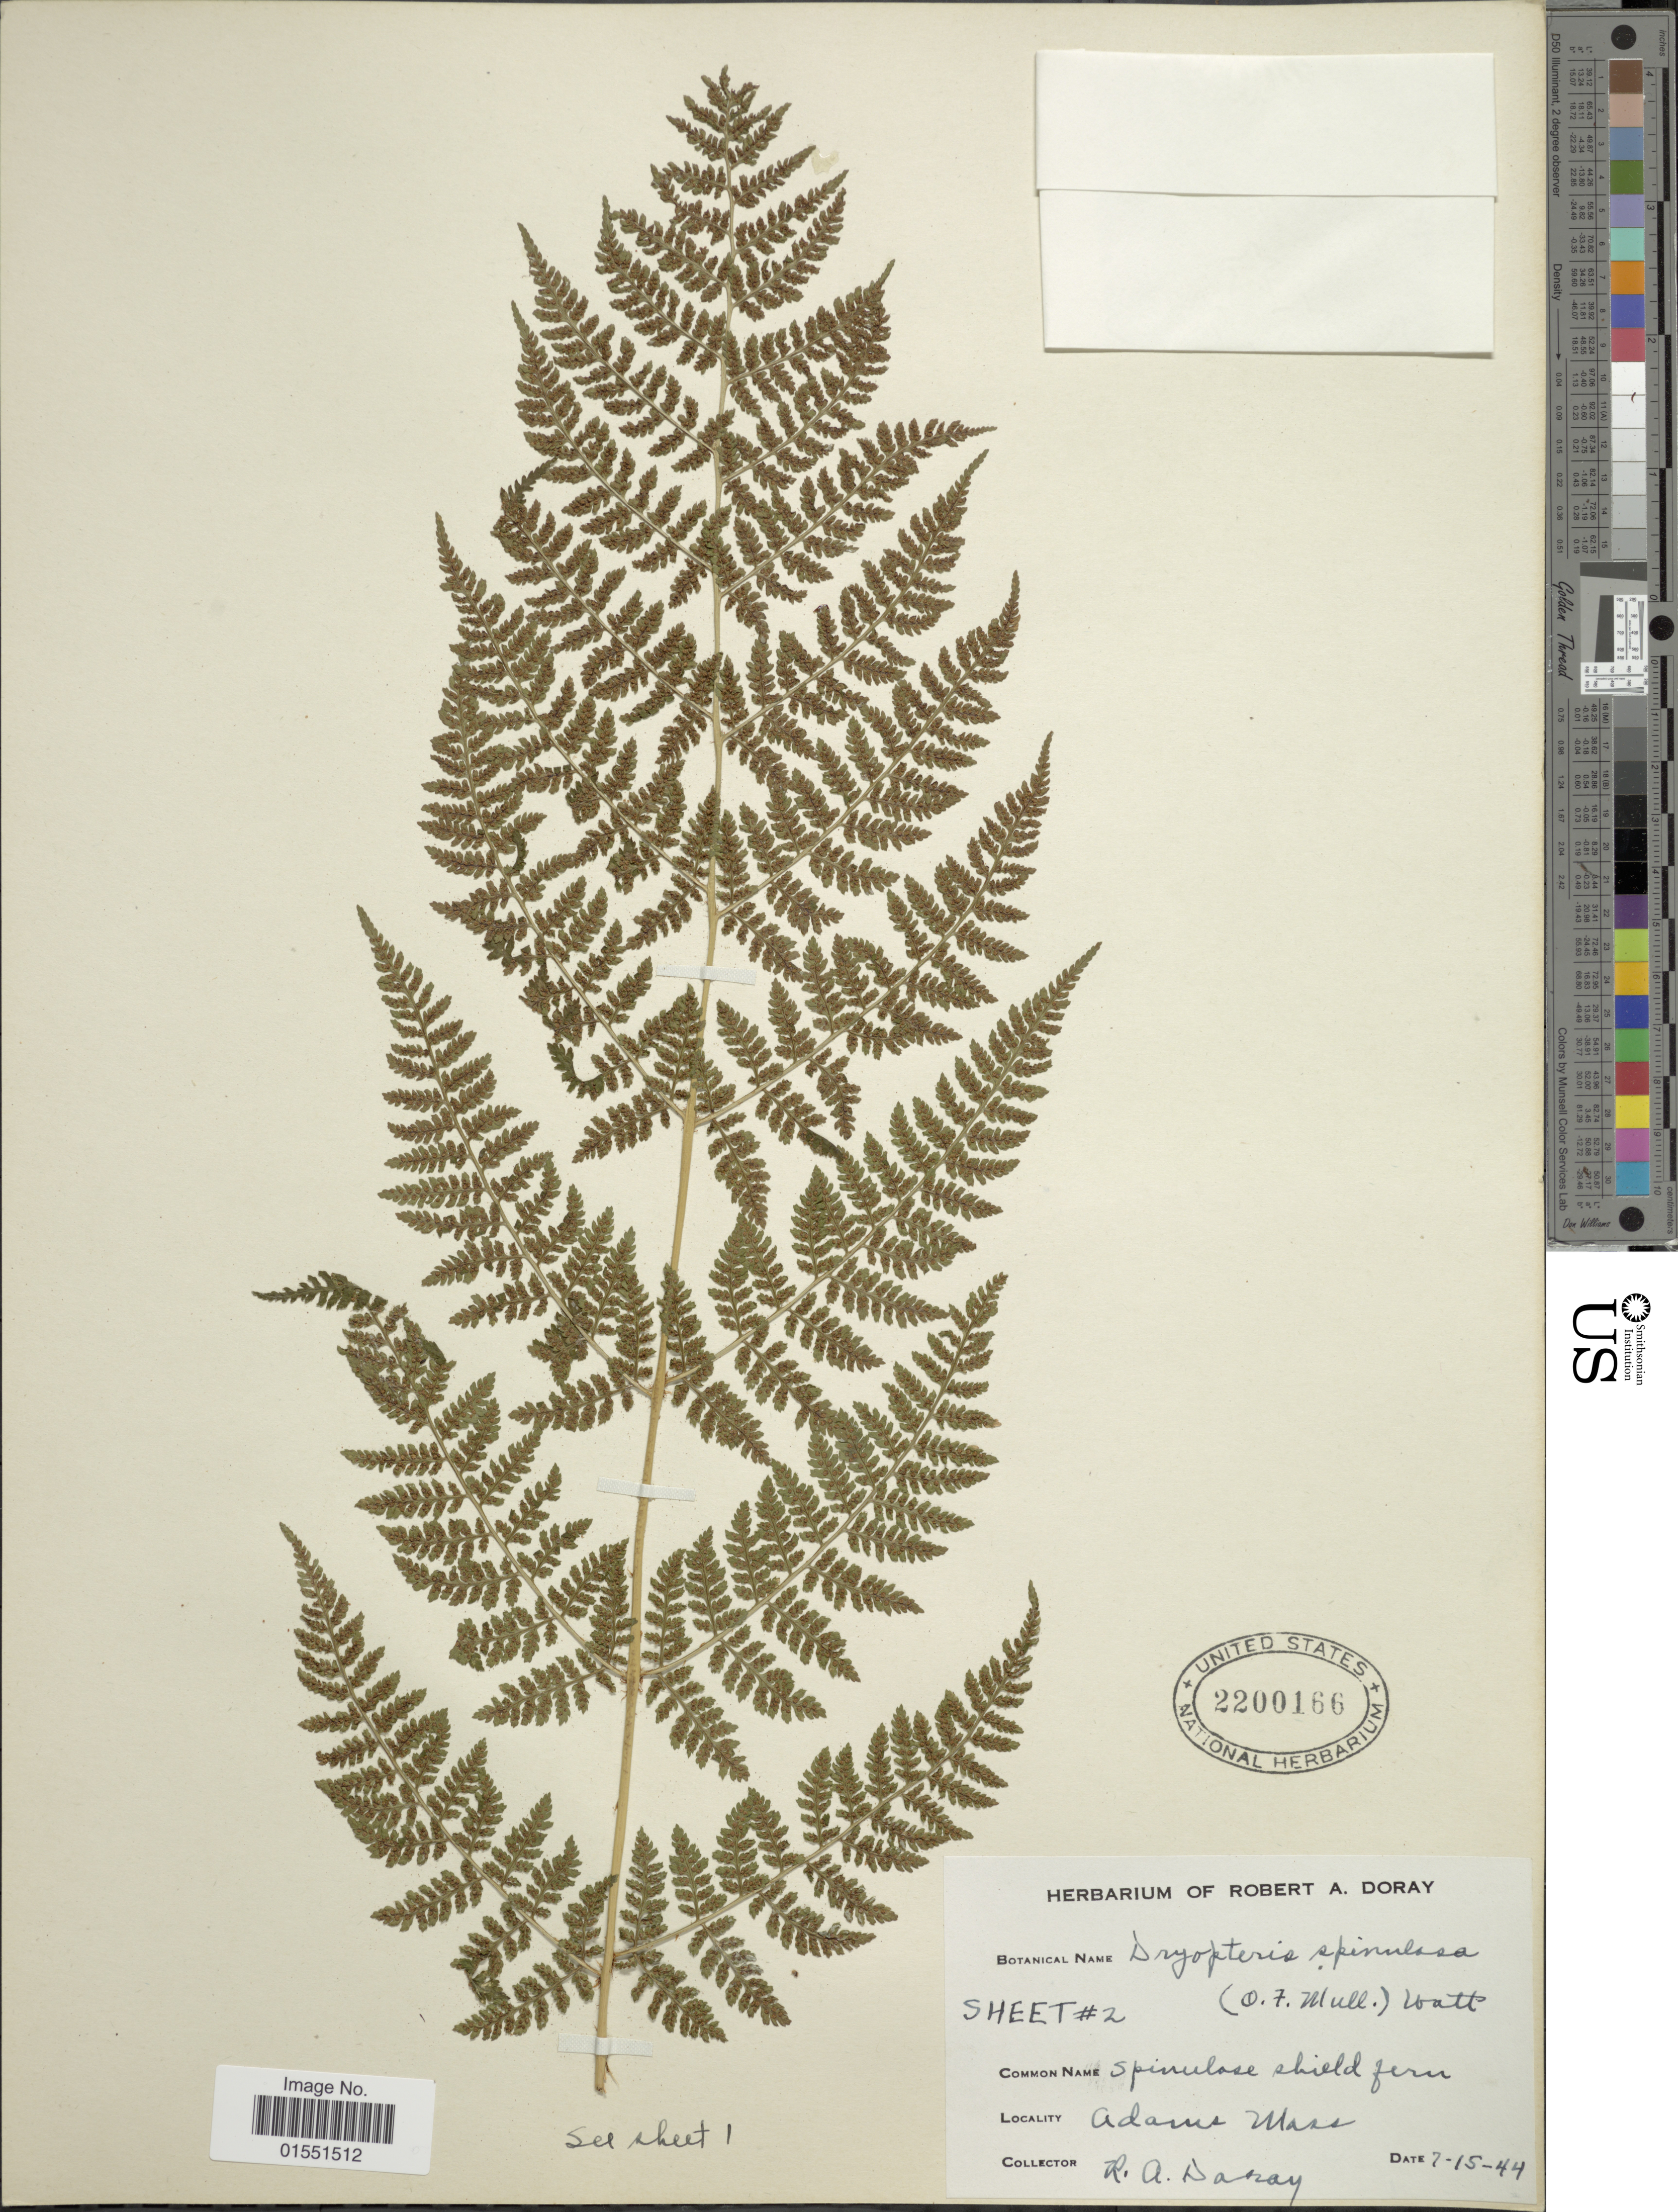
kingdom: Plantae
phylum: Tracheophyta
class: Polypodiopsida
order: Polypodiales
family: Dryopteridaceae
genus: Dryopteris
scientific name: Dryopteris intermedia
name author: (Muhl.) A. Gray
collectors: R. Doray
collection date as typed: Transcribed d/m/y: 15/7/44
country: United States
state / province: Massachusetts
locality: Adams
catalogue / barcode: US 2200166